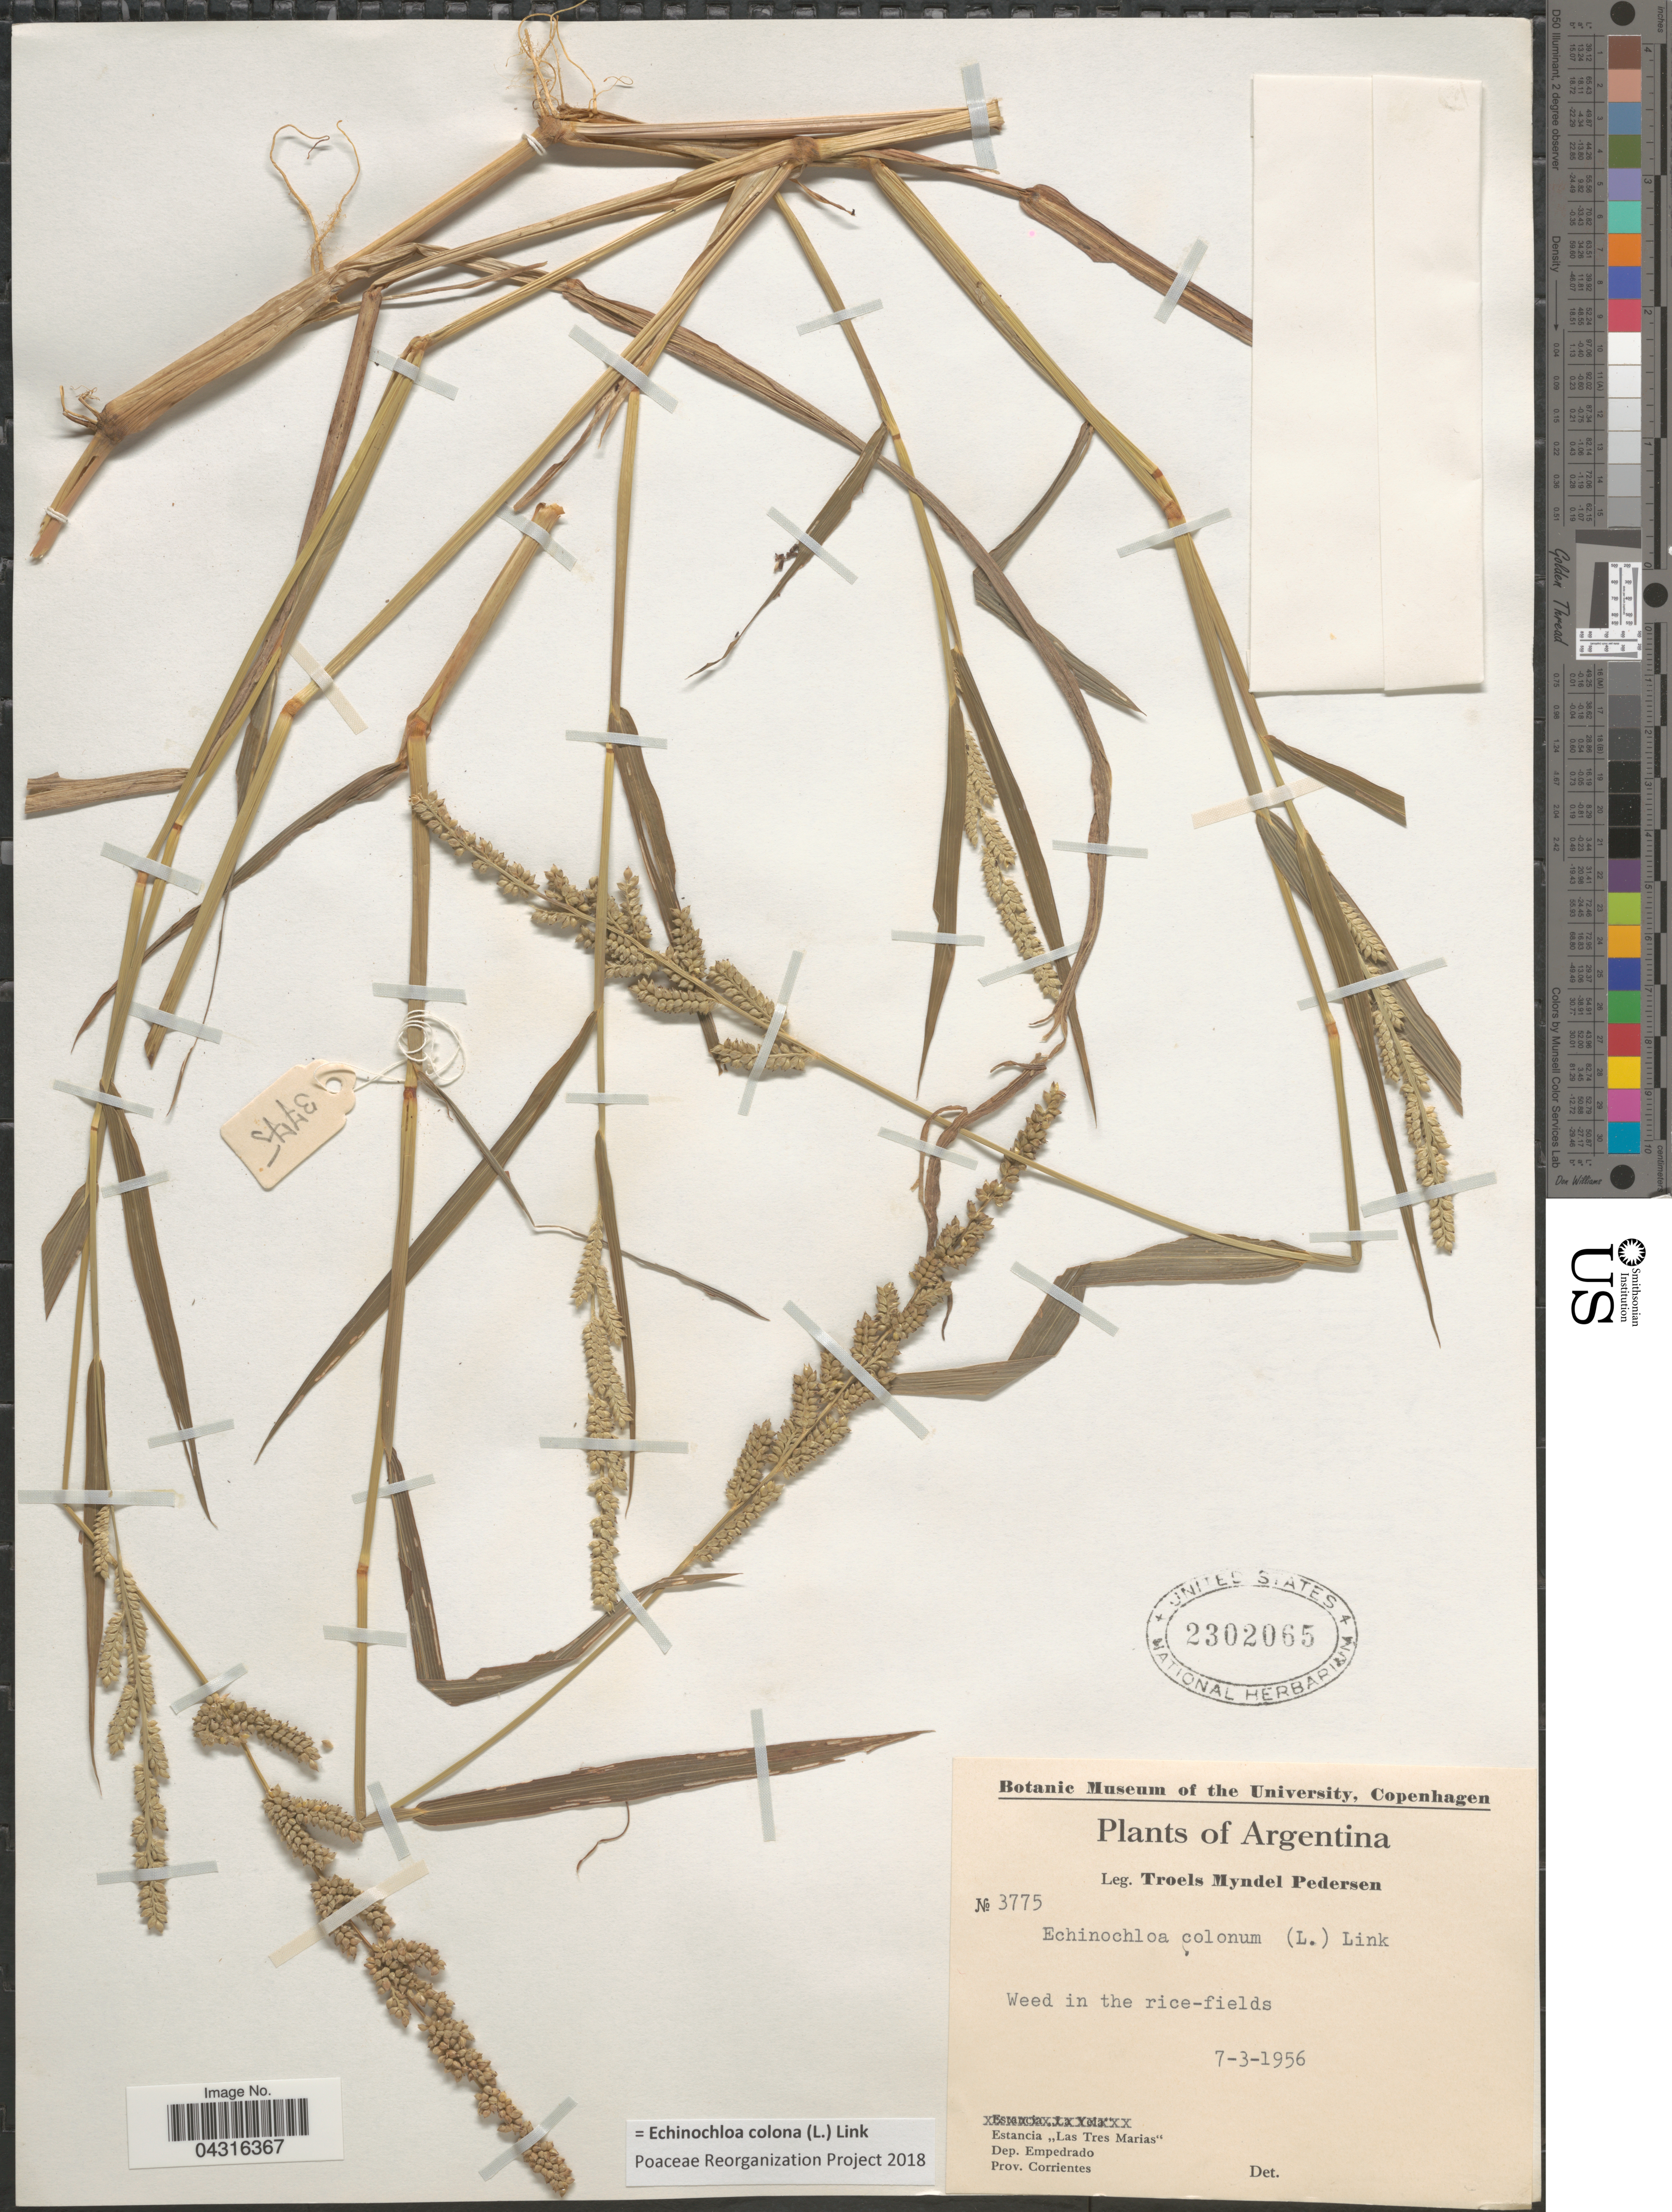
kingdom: Plantae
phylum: Tracheophyta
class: Liliopsida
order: Poales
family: Poaceae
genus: Echinochloa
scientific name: Echinochloa colona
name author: (L.) Link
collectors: T. Pederson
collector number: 3775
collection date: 1956-03-07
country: Argentina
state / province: Corrientes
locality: Estancia "Las Tres Marias". Dep. Empedrado.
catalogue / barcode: US 2302065